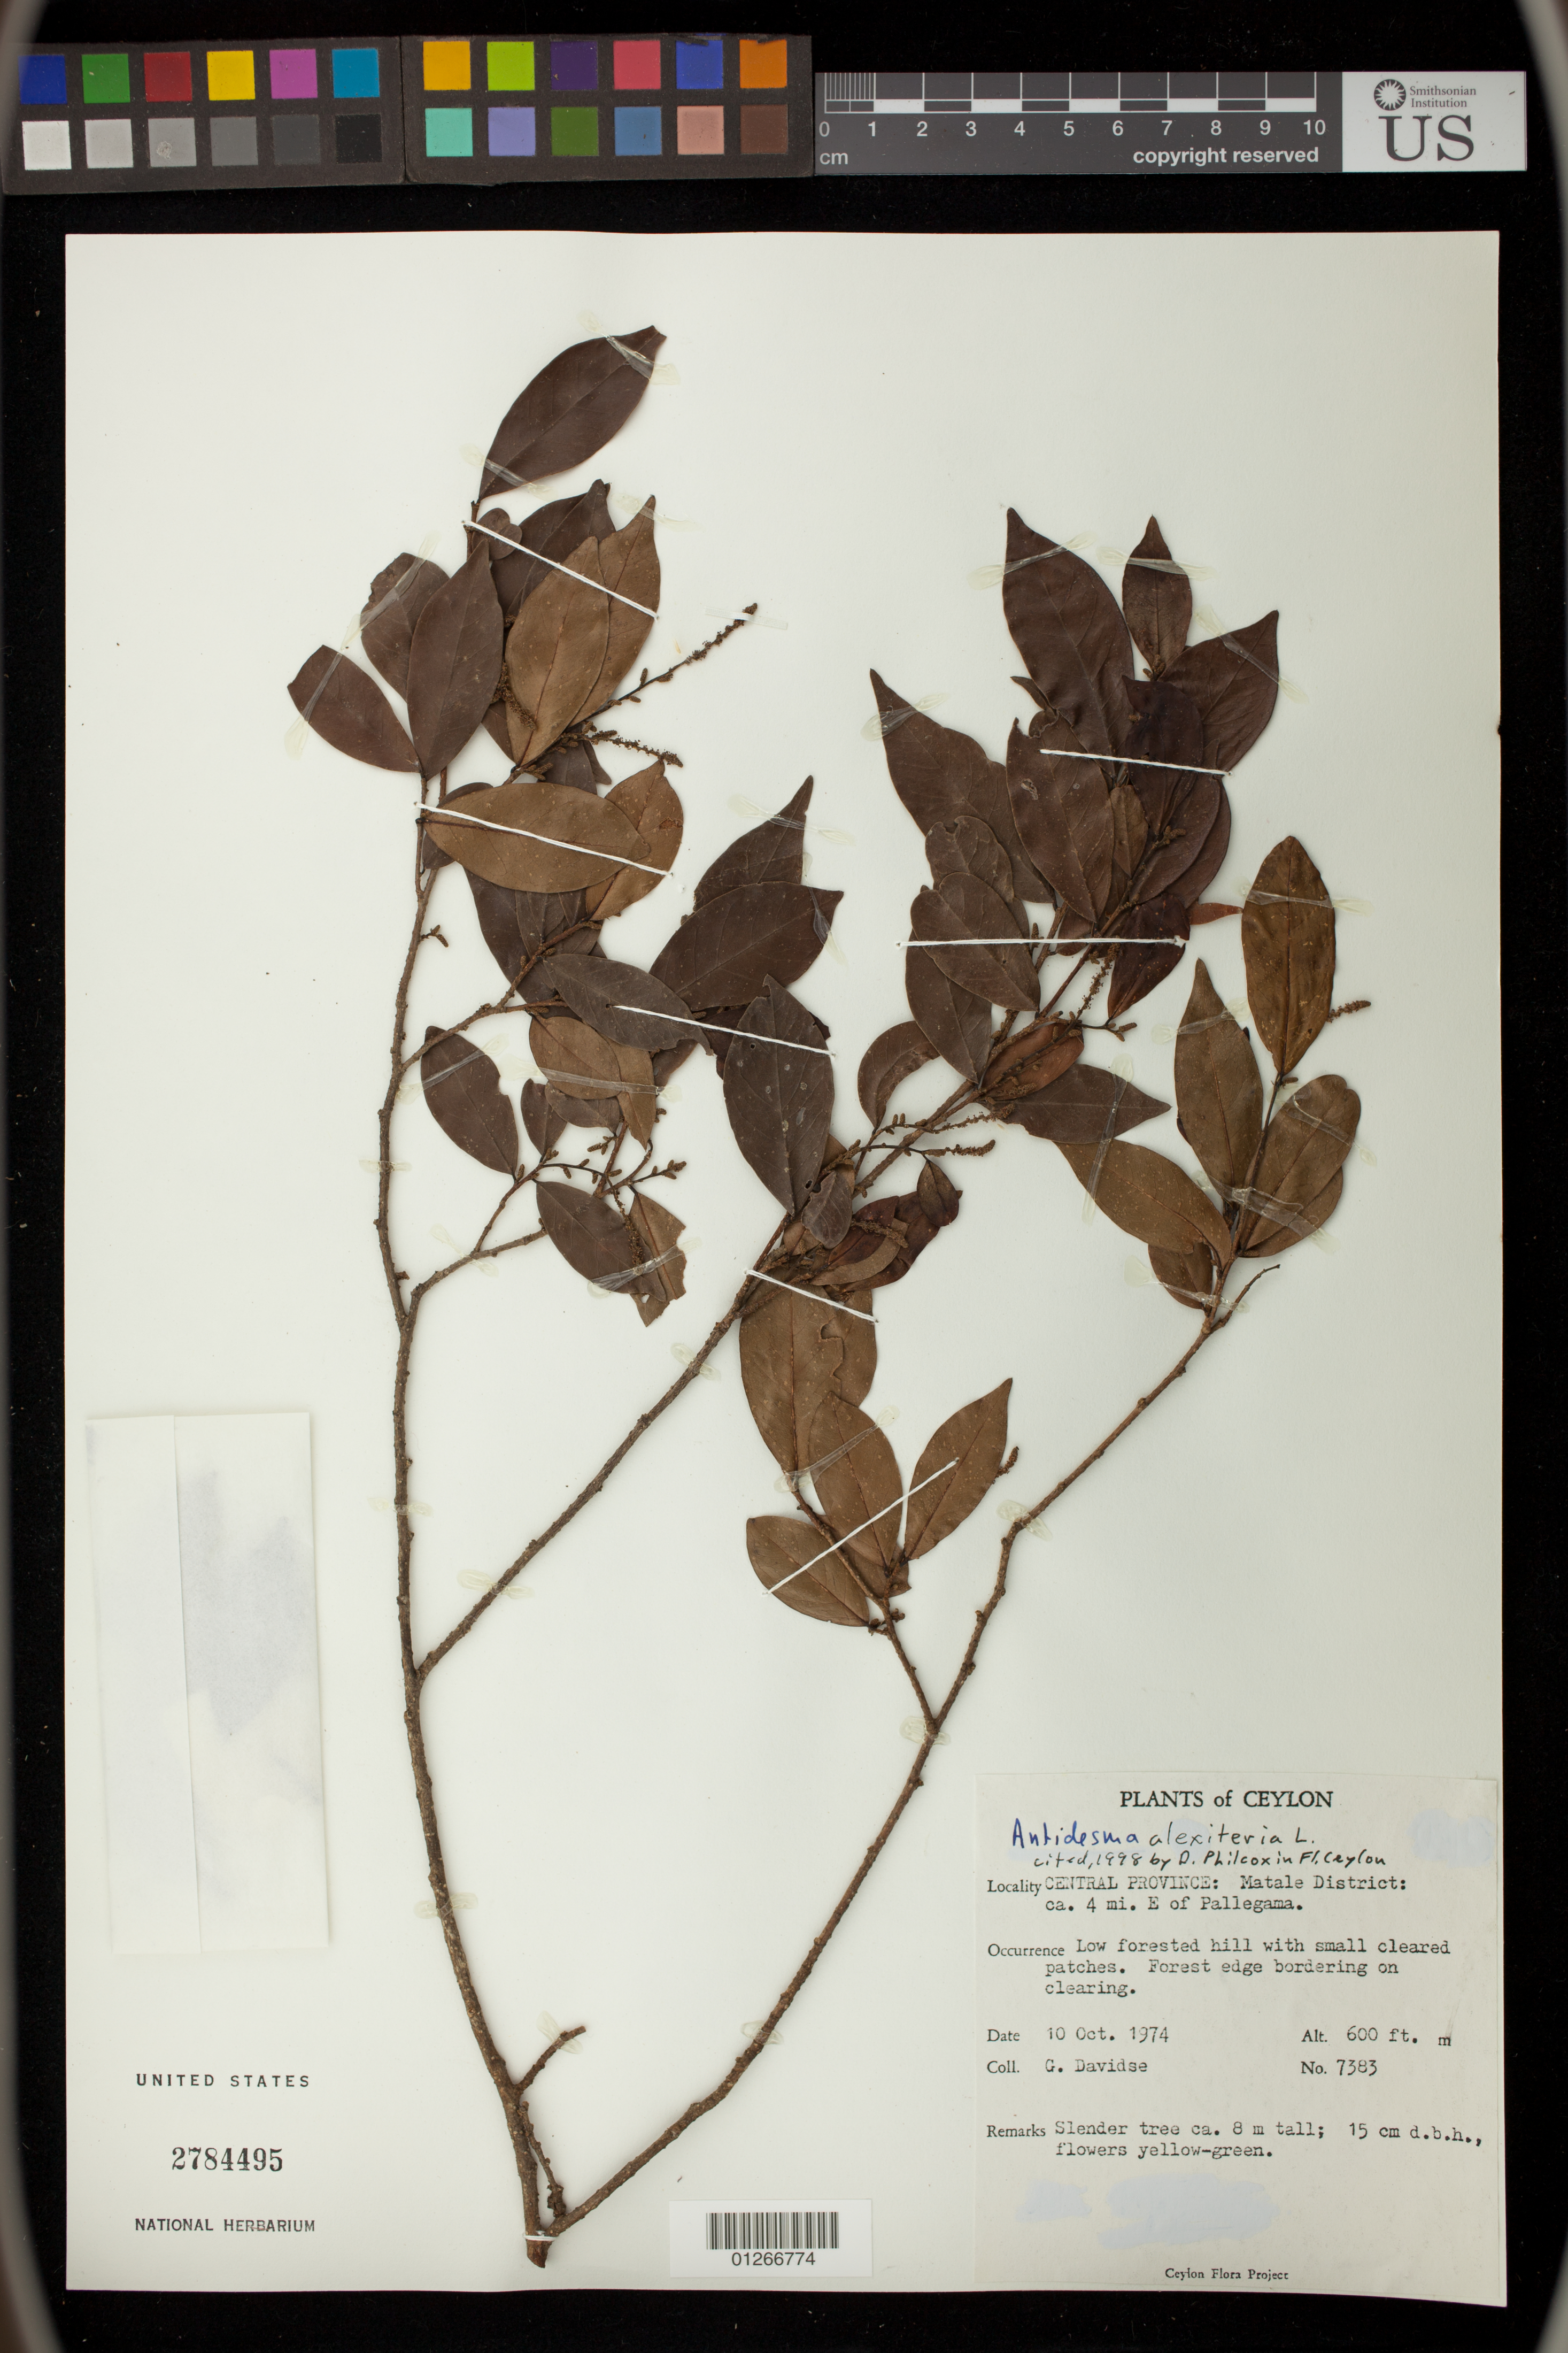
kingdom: Plantae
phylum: Tracheophyta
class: Magnoliopsida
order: Malpighiales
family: Phyllanthaceae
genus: Antidesma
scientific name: Antidesma alexiteria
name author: L.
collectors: G. Davidse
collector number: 7383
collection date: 1974-10-10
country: Sri Lanka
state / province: Central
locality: Matale District: ca. 4 mi. E of Pallegama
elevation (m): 183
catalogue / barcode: US 2784495